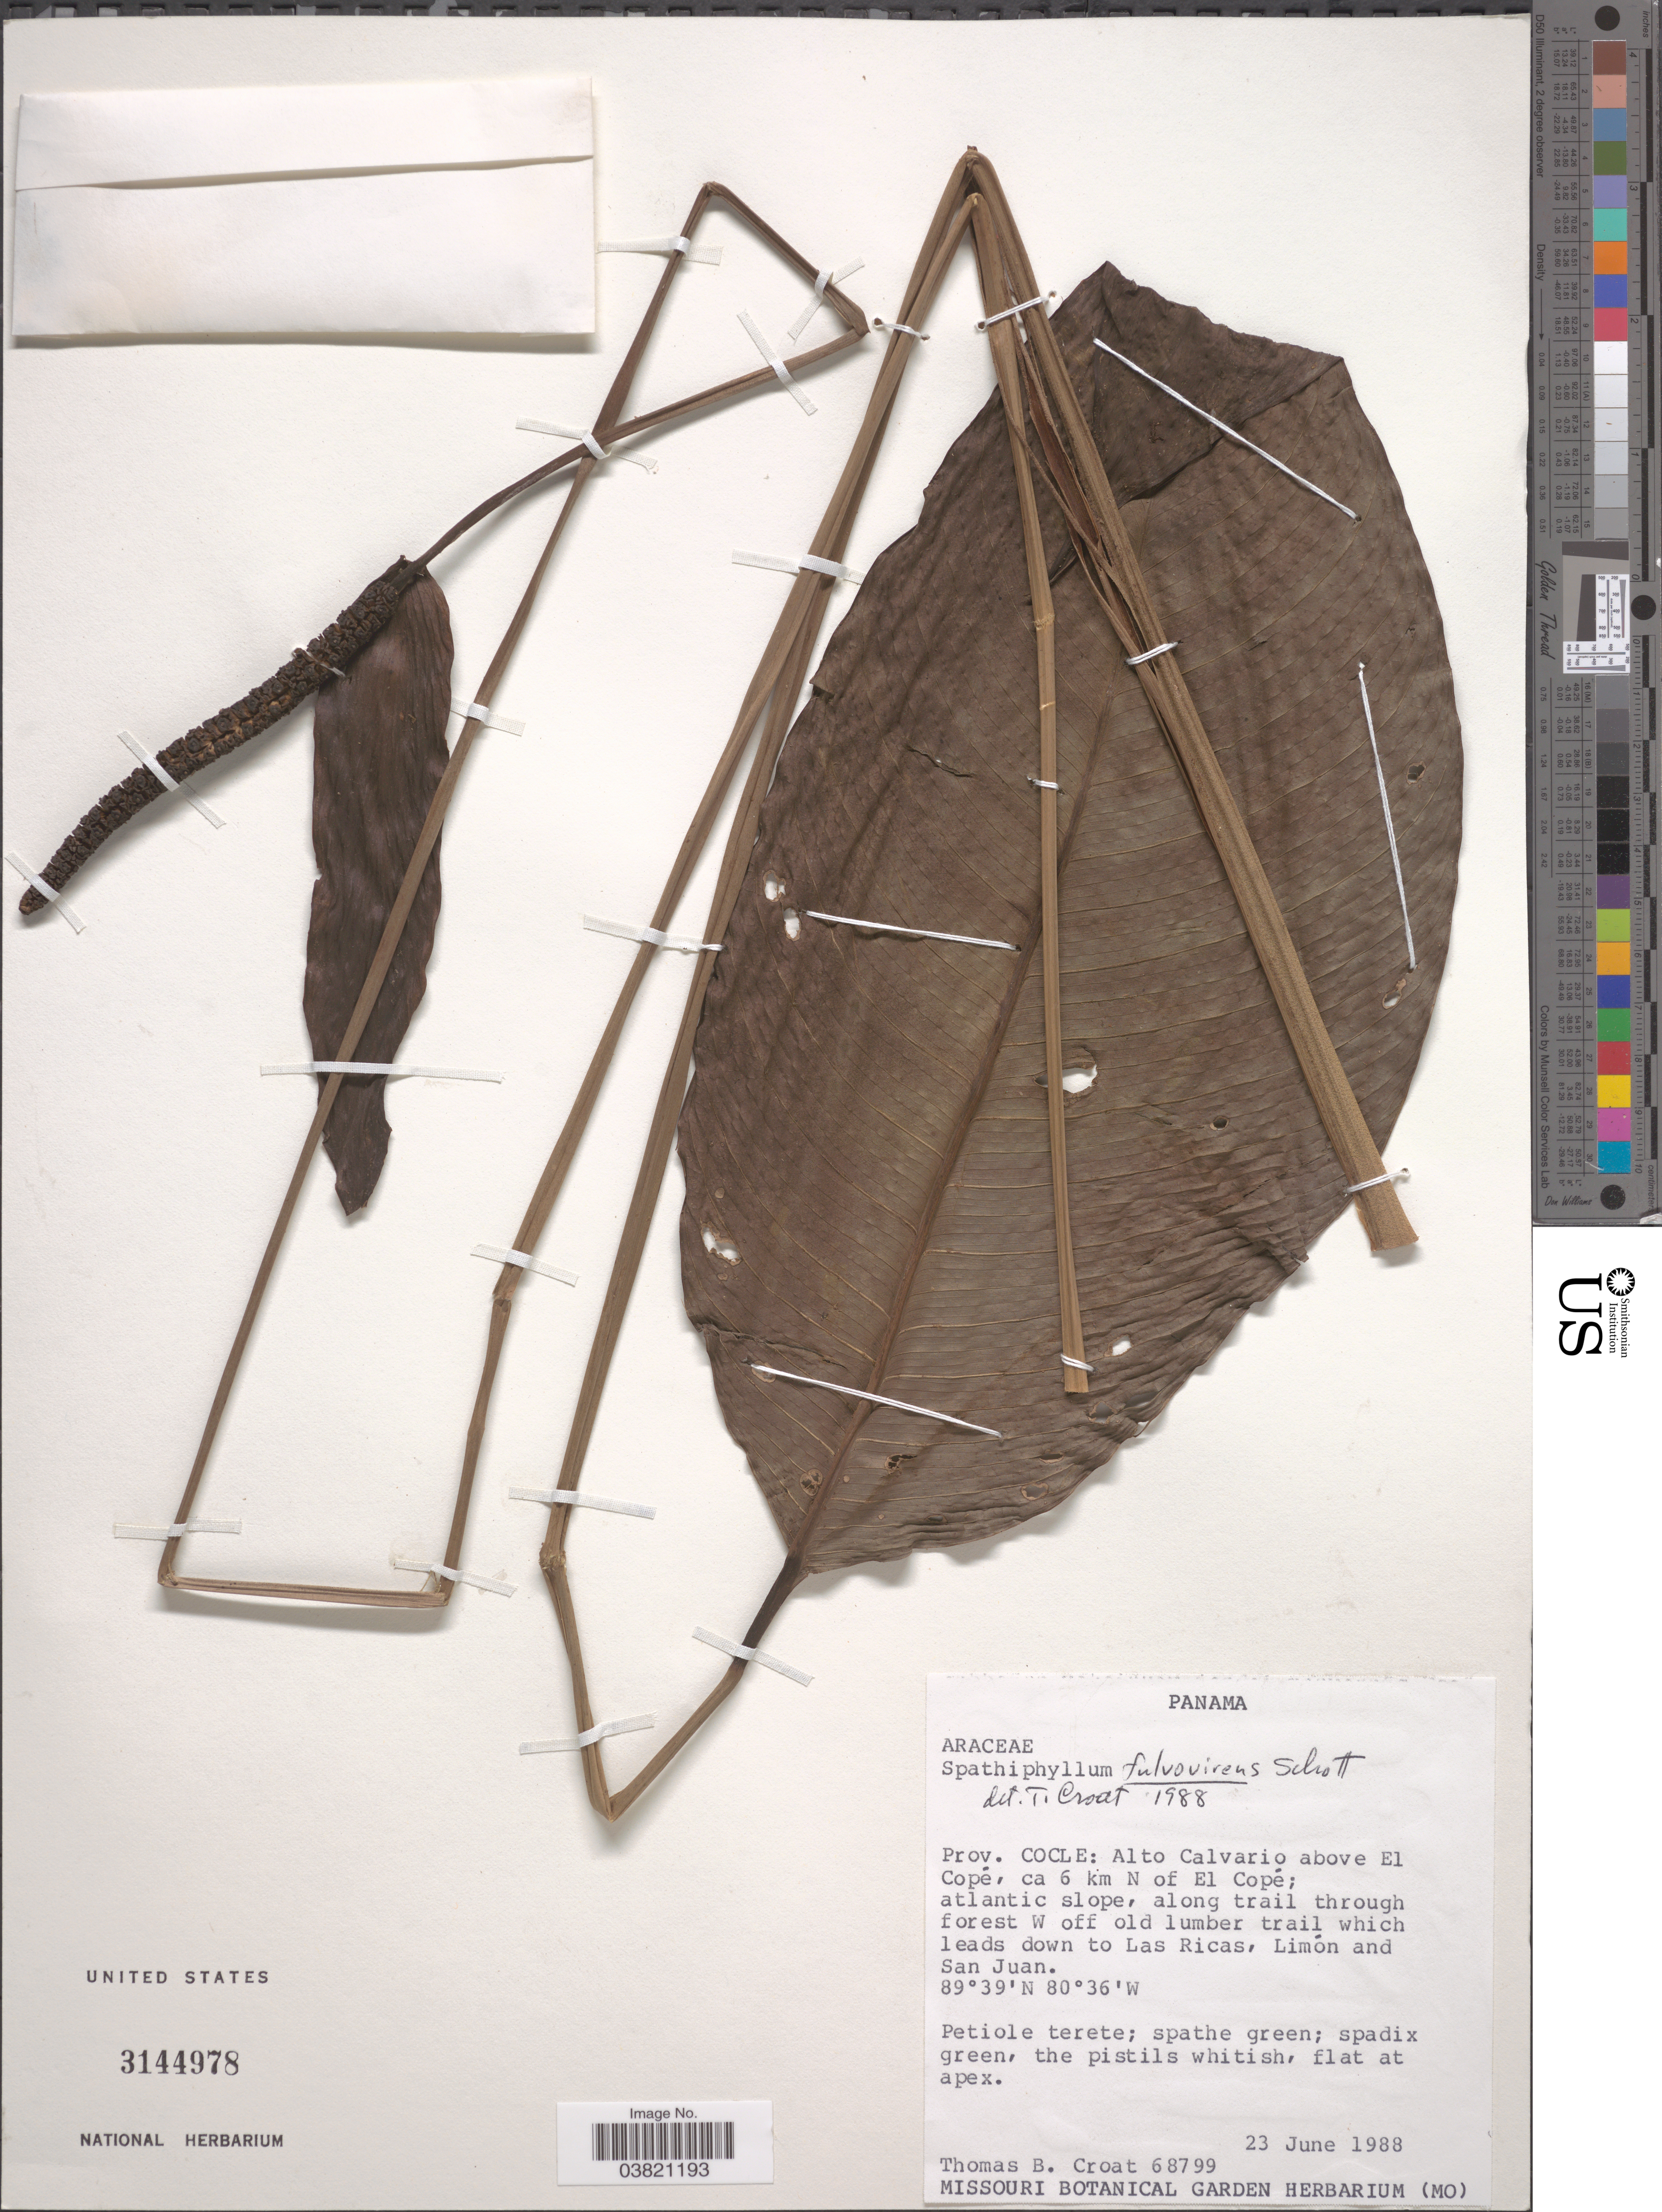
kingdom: Plantae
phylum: Tracheophyta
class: Liliopsida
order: Alismatales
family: Araceae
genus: Spathiphyllum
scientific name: Spathiphyllum fulvovirens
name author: Schott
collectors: T. B. Croat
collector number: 68799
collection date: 1988-06-23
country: Panama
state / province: Cocle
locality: Alto Calvario above El Copé, ca 6 km N of El Copé; atlantic slope, along trail through forest W off old lumber trail which leads down to Las Ricas, Limón and San Juan.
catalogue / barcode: US 3144978